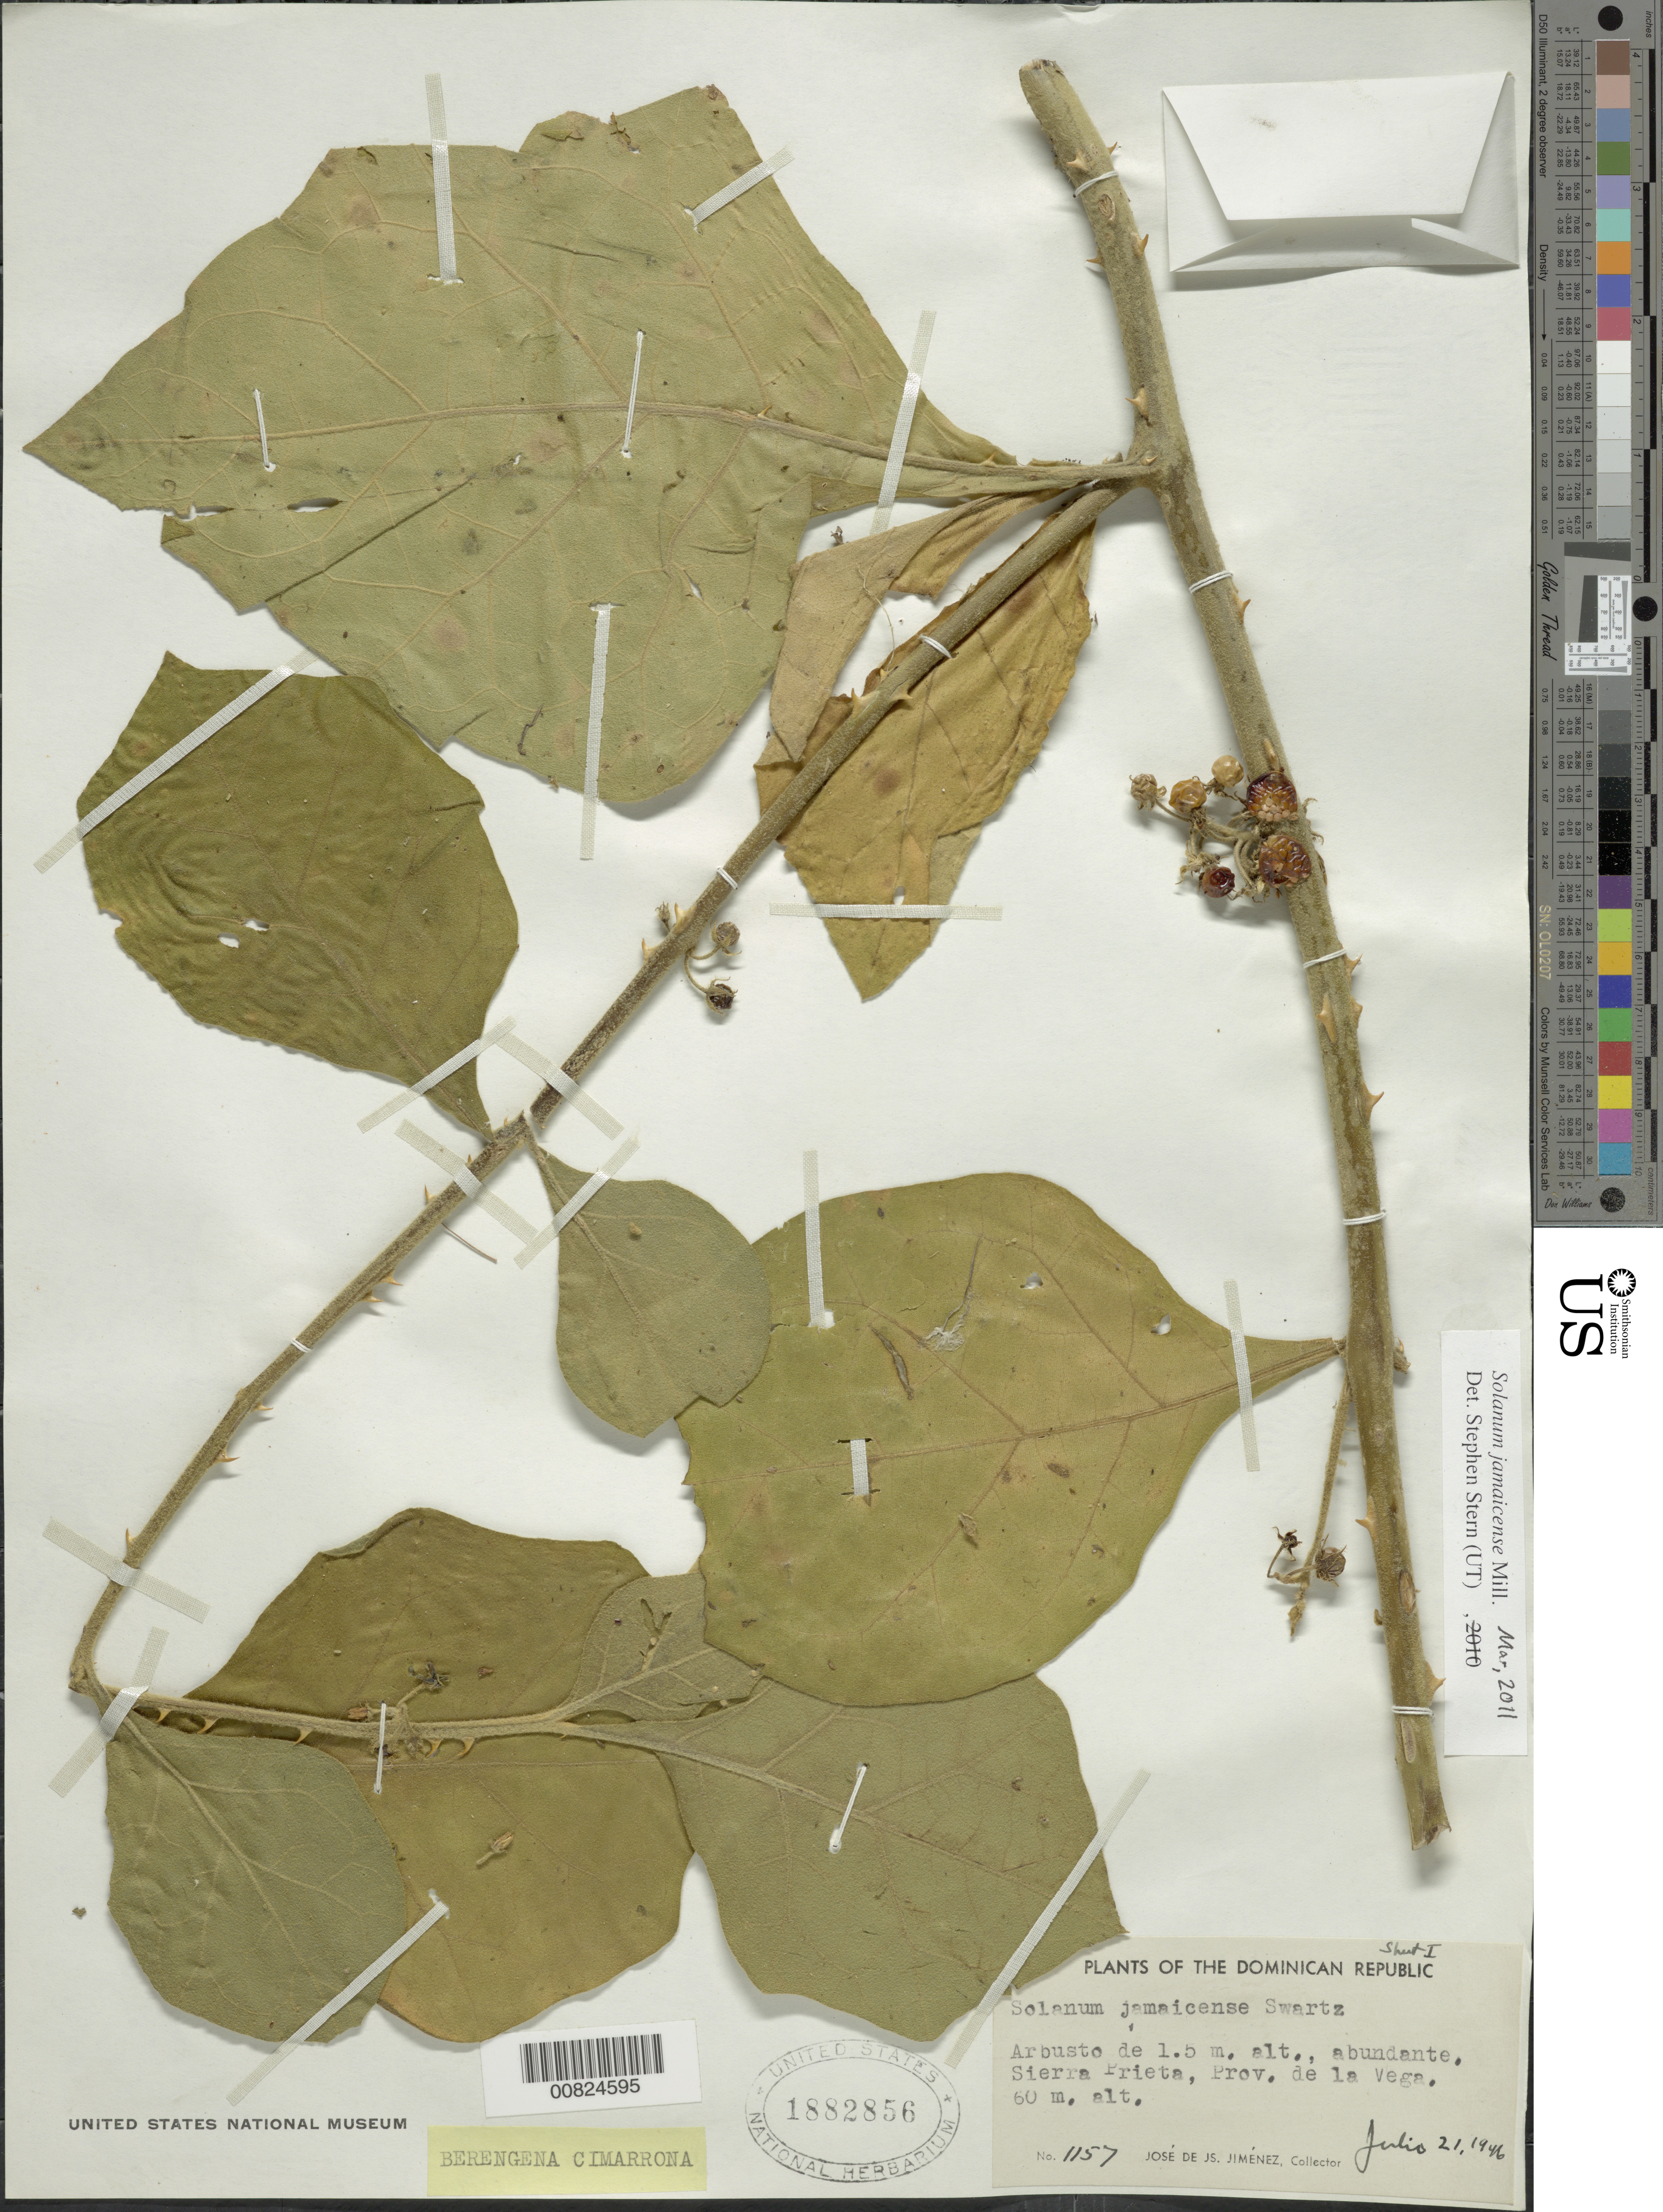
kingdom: Plantae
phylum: Tracheophyta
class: Magnoliopsida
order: Solanales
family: Solanaceae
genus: Solanum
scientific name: Solanum jamaicense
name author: Mill.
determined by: Stern, S. R., (UT)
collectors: J. J. Jiménez Almonte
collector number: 1157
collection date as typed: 21 Jul 1946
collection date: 1946-07-21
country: Dominican Republic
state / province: La Vega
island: Hispaniola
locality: Sierra Prieta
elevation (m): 60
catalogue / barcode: US 1882856